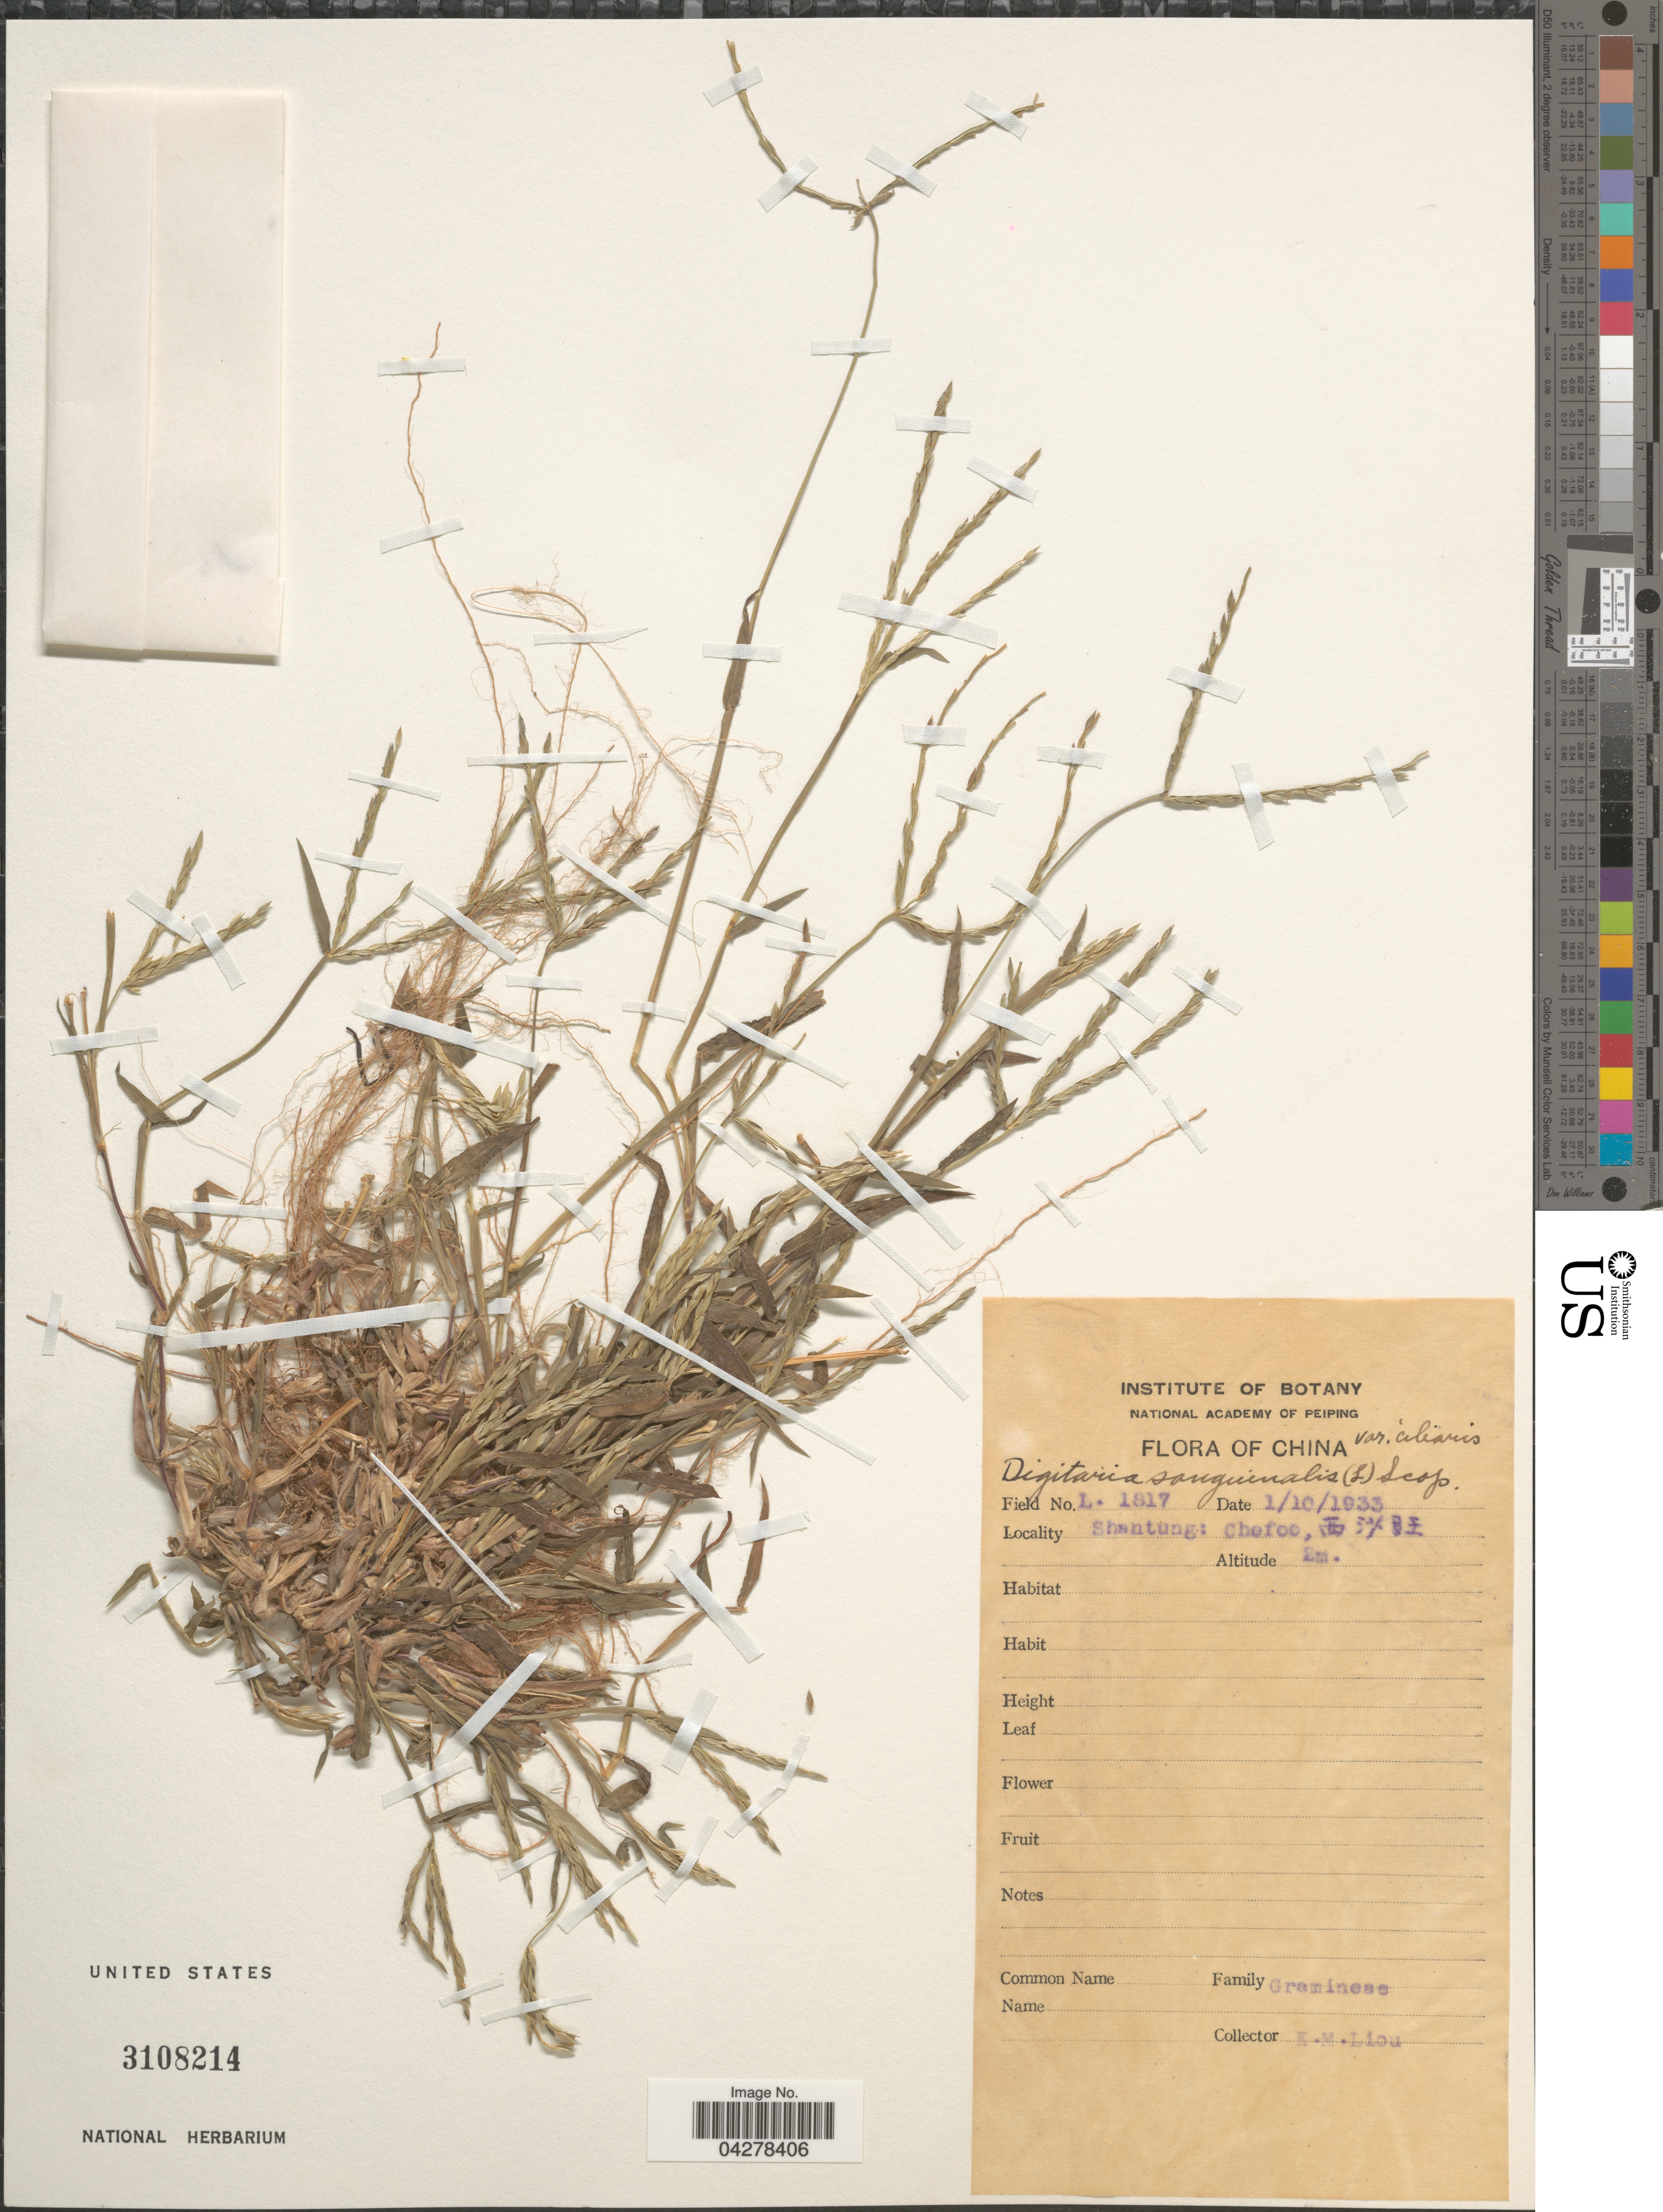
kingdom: Plantae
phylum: Tracheophyta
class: Liliopsida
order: Poales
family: Poaceae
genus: Digitaria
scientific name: Digitaria sanguinalis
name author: (L.) Scop.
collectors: K. M. Liou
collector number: L1817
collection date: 1933-10-01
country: China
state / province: Shandong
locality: Shantung: Chefoo, X.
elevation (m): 2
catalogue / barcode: US 3108214